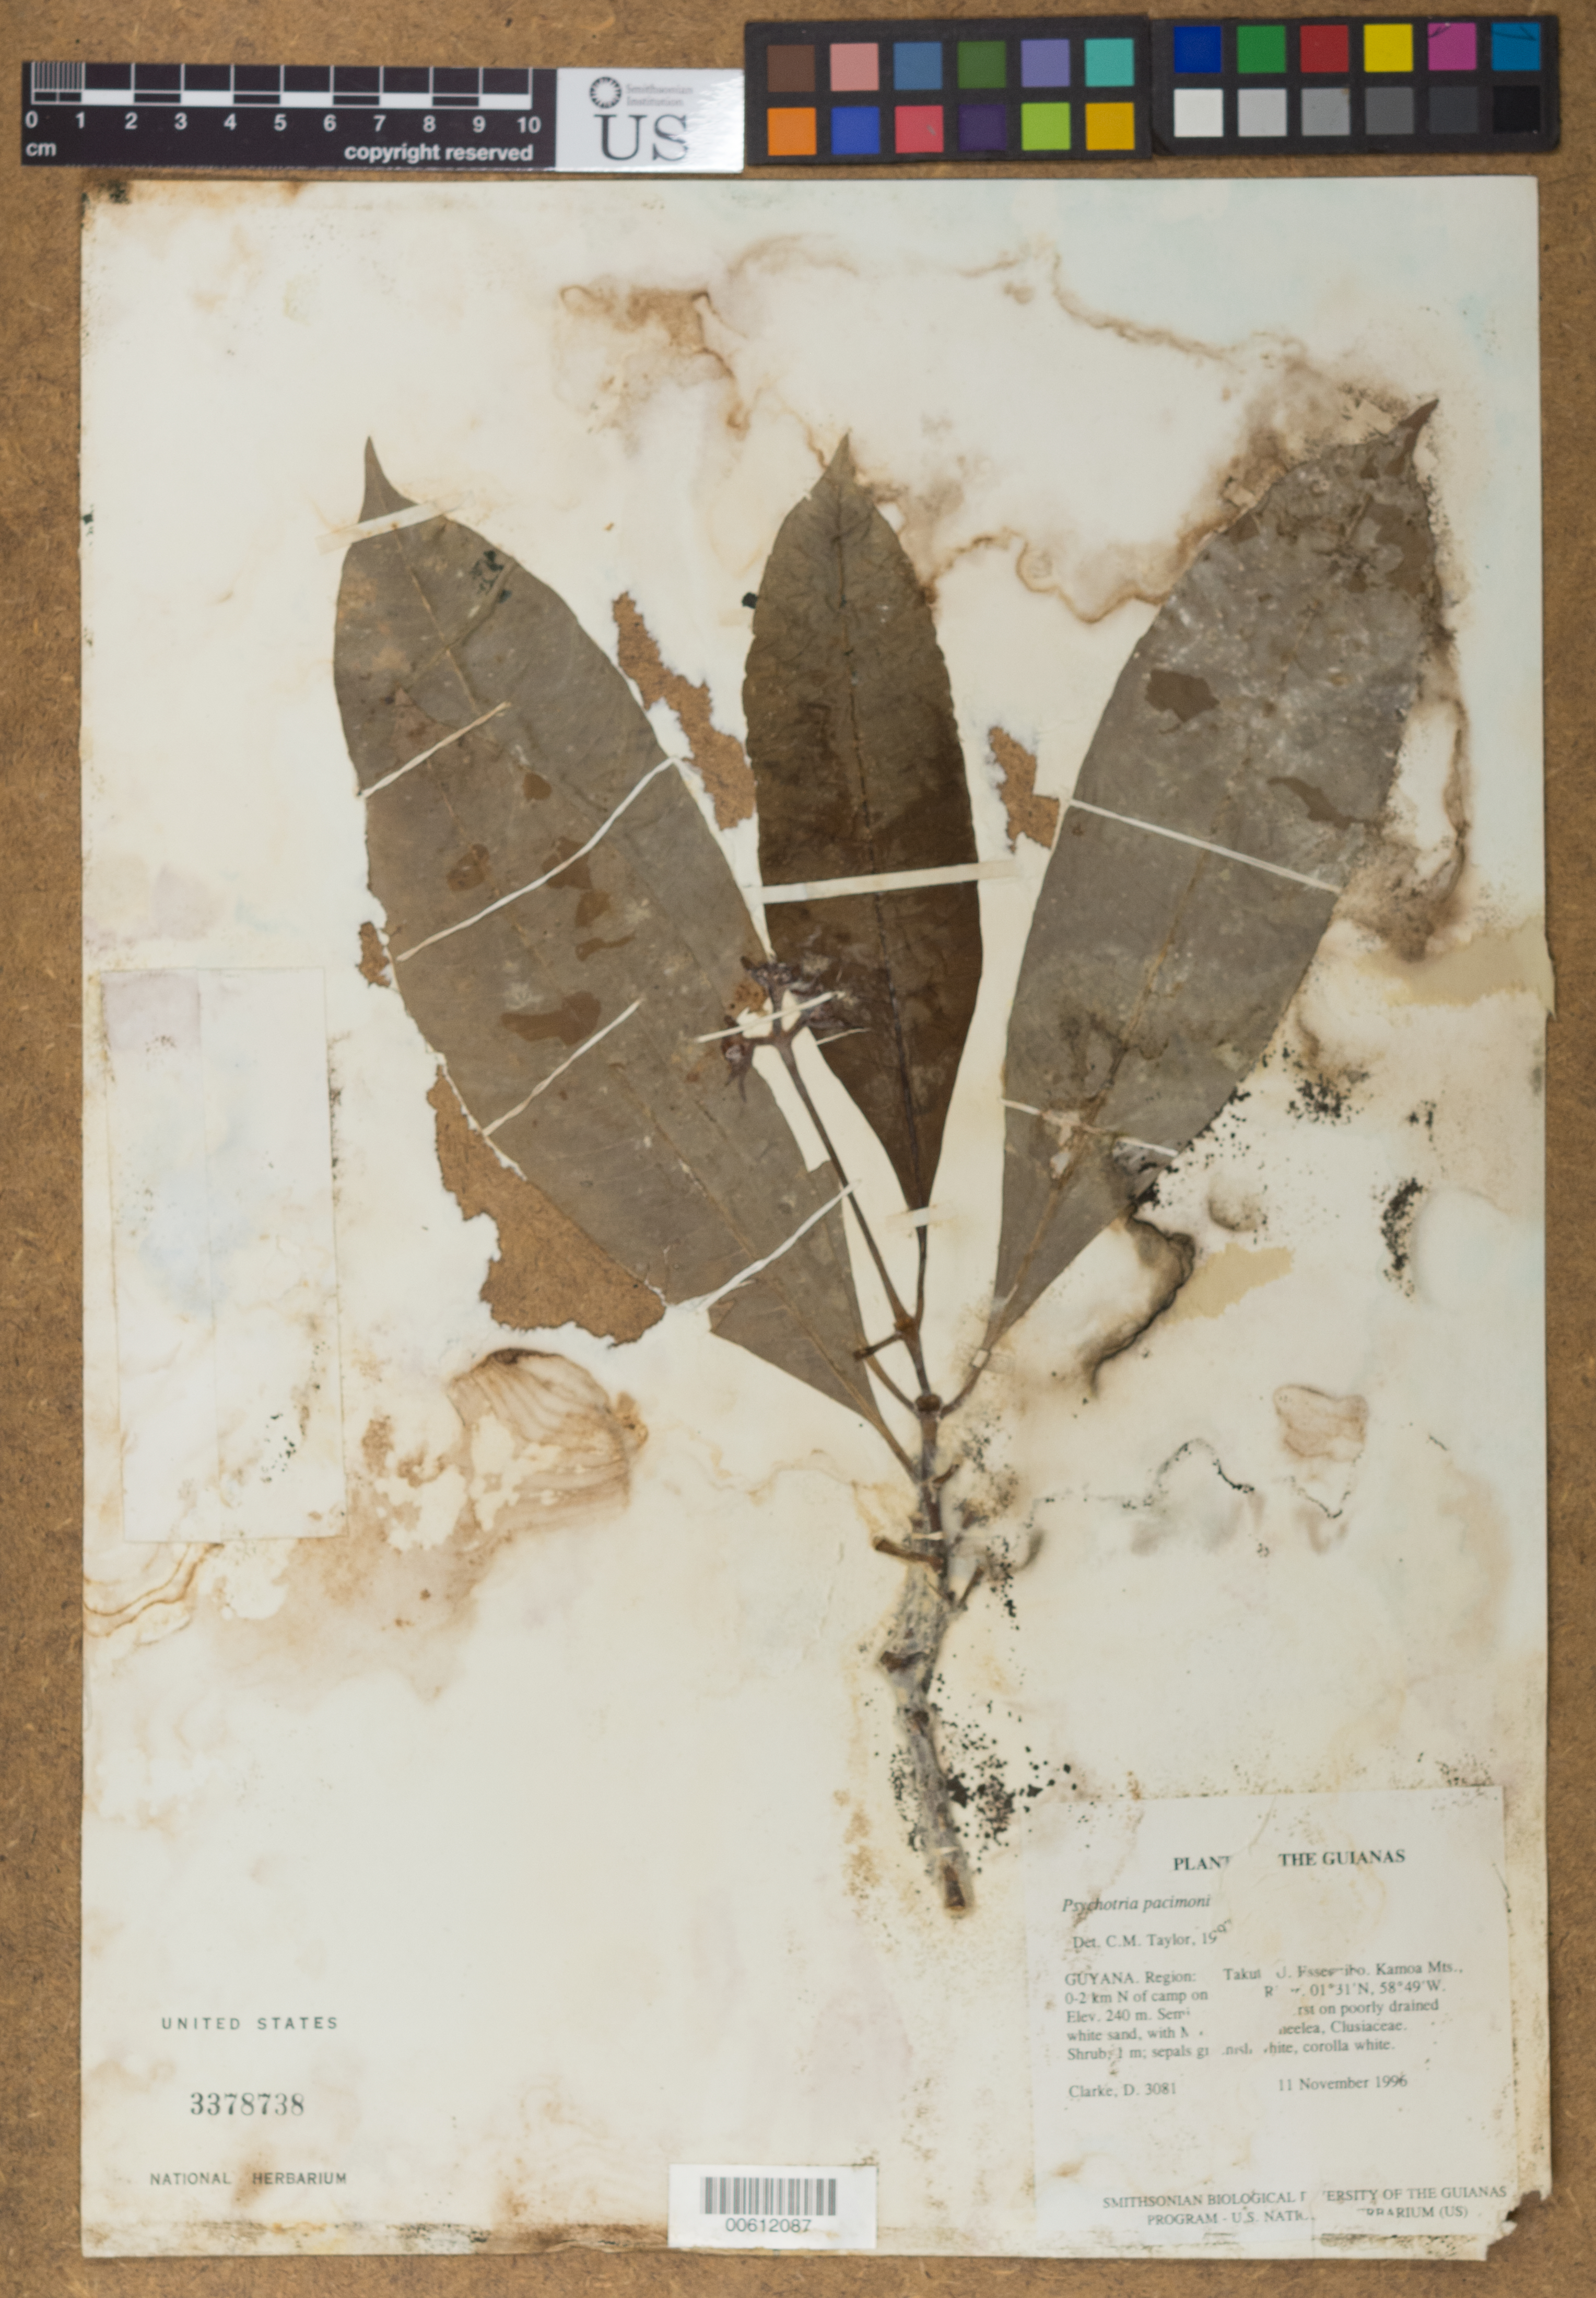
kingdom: Plantae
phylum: Tracheophyta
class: Magnoliopsida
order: Gentianales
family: Rubiaceae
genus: Psychotria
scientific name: Psychotria pacimonica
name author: Müll. Arg.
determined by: Taylor, Charlotte M.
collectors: H. D. Clarke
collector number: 3081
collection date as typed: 11 November 1996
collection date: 1996-11-11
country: Guyana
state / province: U. Takutu-U. Essequibo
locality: Kamoa Mts., 0-2 km N of camp on Kamoa River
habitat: Semi-open canopy forest on poorly drained white sand, with Mauritiella, Scheelea, Clusiaceae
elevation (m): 240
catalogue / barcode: US 3378738